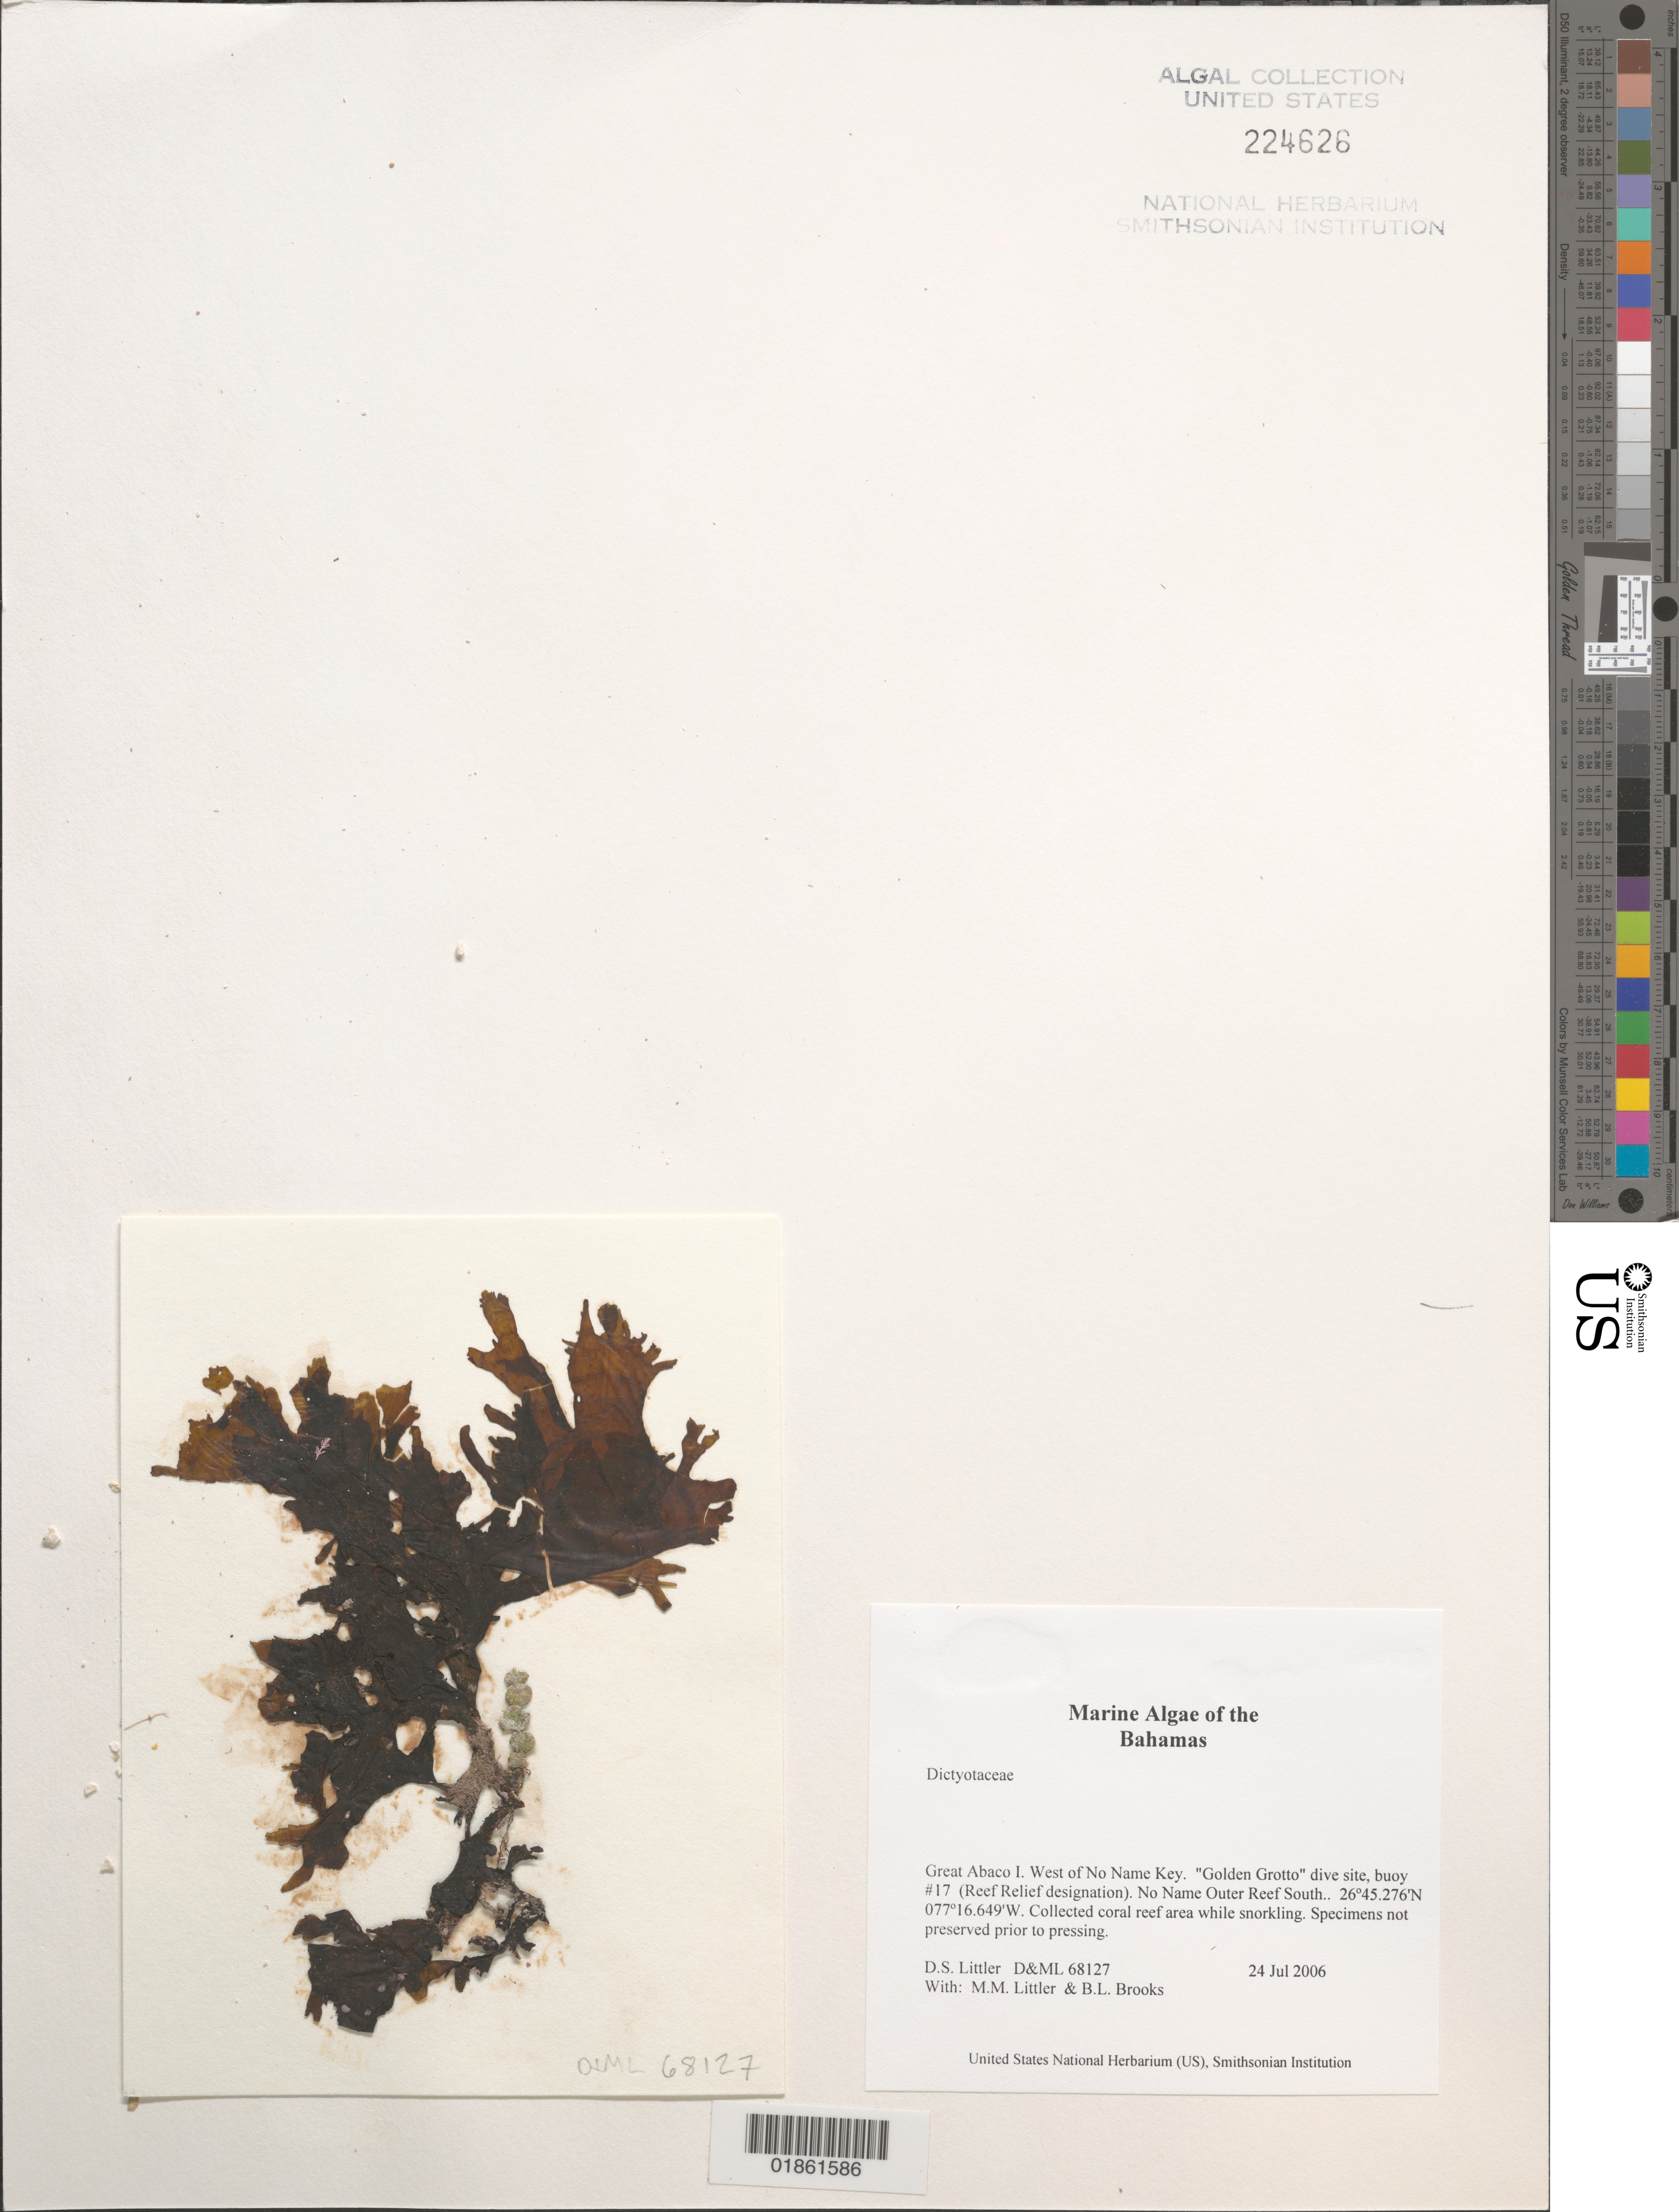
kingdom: Chromista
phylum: Ochrophyta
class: Phaeophyceae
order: Dictyotales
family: Dictyotaceae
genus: Stypopodium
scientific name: Stypopodium sp.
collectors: M. M. Littler, D. S. Littler & B. Brooks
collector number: D&ML 68127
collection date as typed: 24 Jul 2006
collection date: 2006-07-24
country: Bahamas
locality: Golden Grottto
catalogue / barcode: US 224626